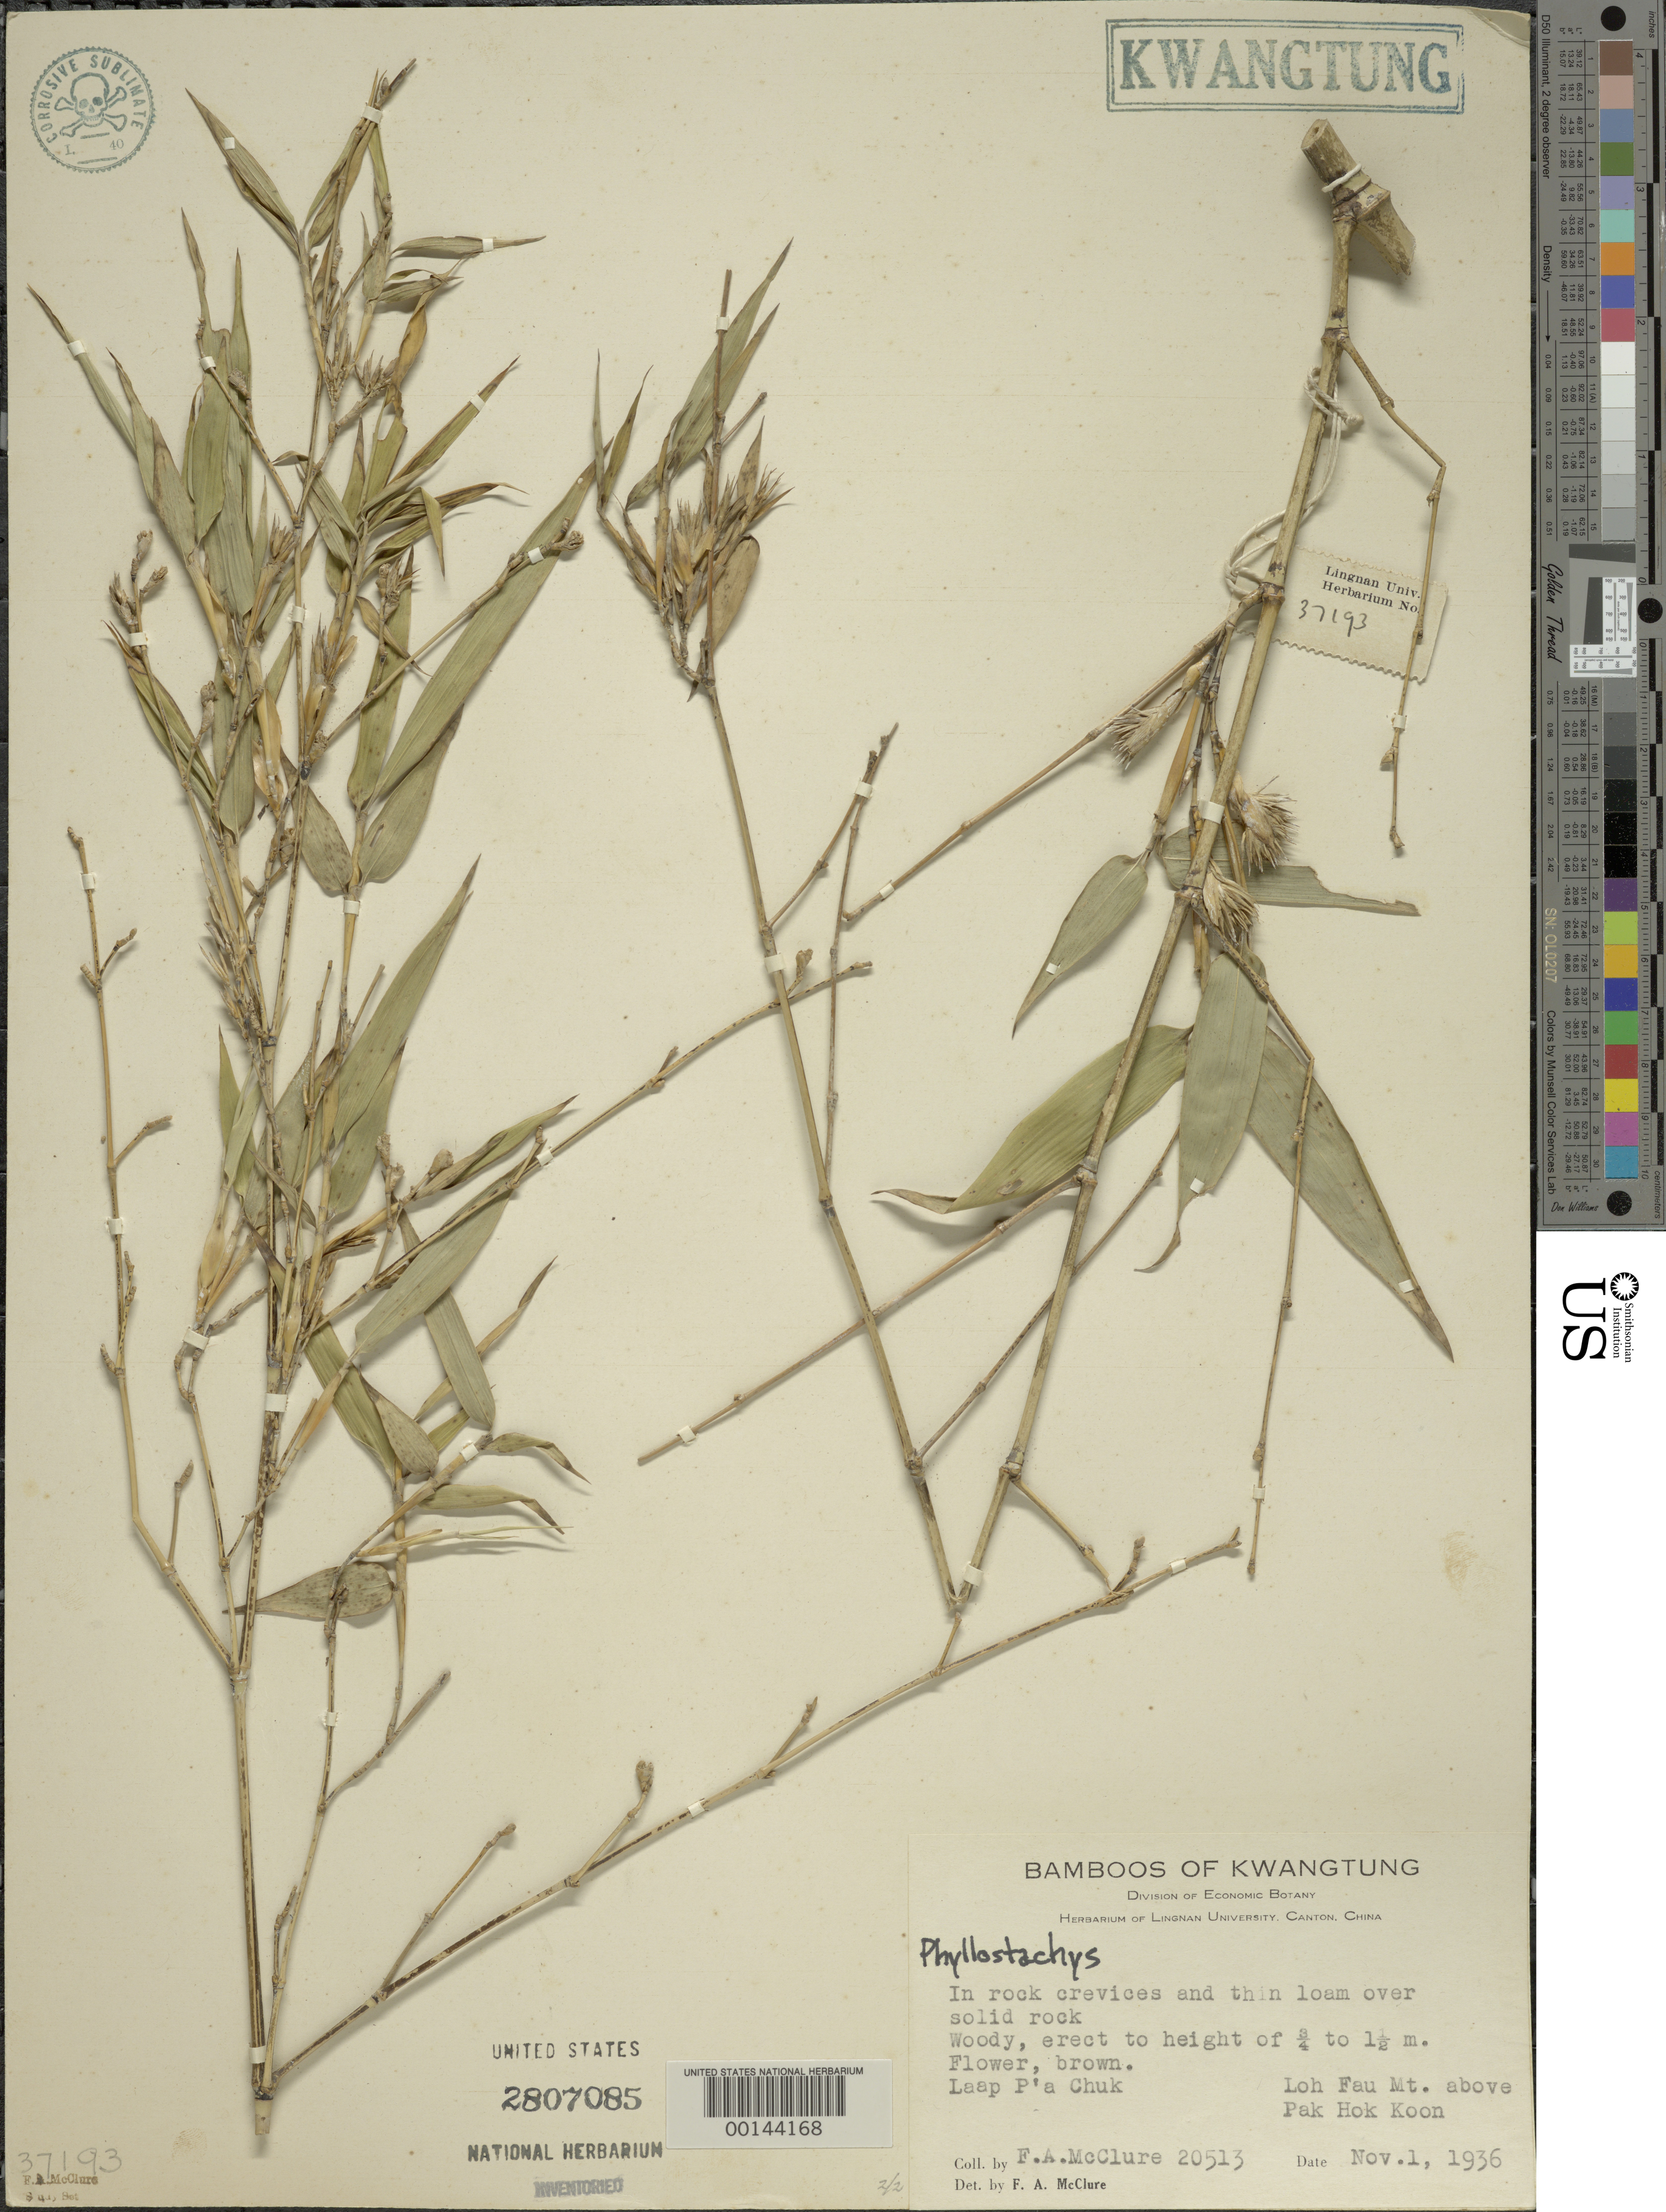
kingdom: Plantae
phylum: Tracheophyta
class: Liliopsida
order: Poales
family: Poaceae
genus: Phyllostachys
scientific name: Phyllostachys sp.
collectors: F. A. McClure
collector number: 20513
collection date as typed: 01 Nov 1936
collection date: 1936-11-01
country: China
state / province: Guangdong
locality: Pak hok koon, loh fau mt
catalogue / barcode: US 2807085